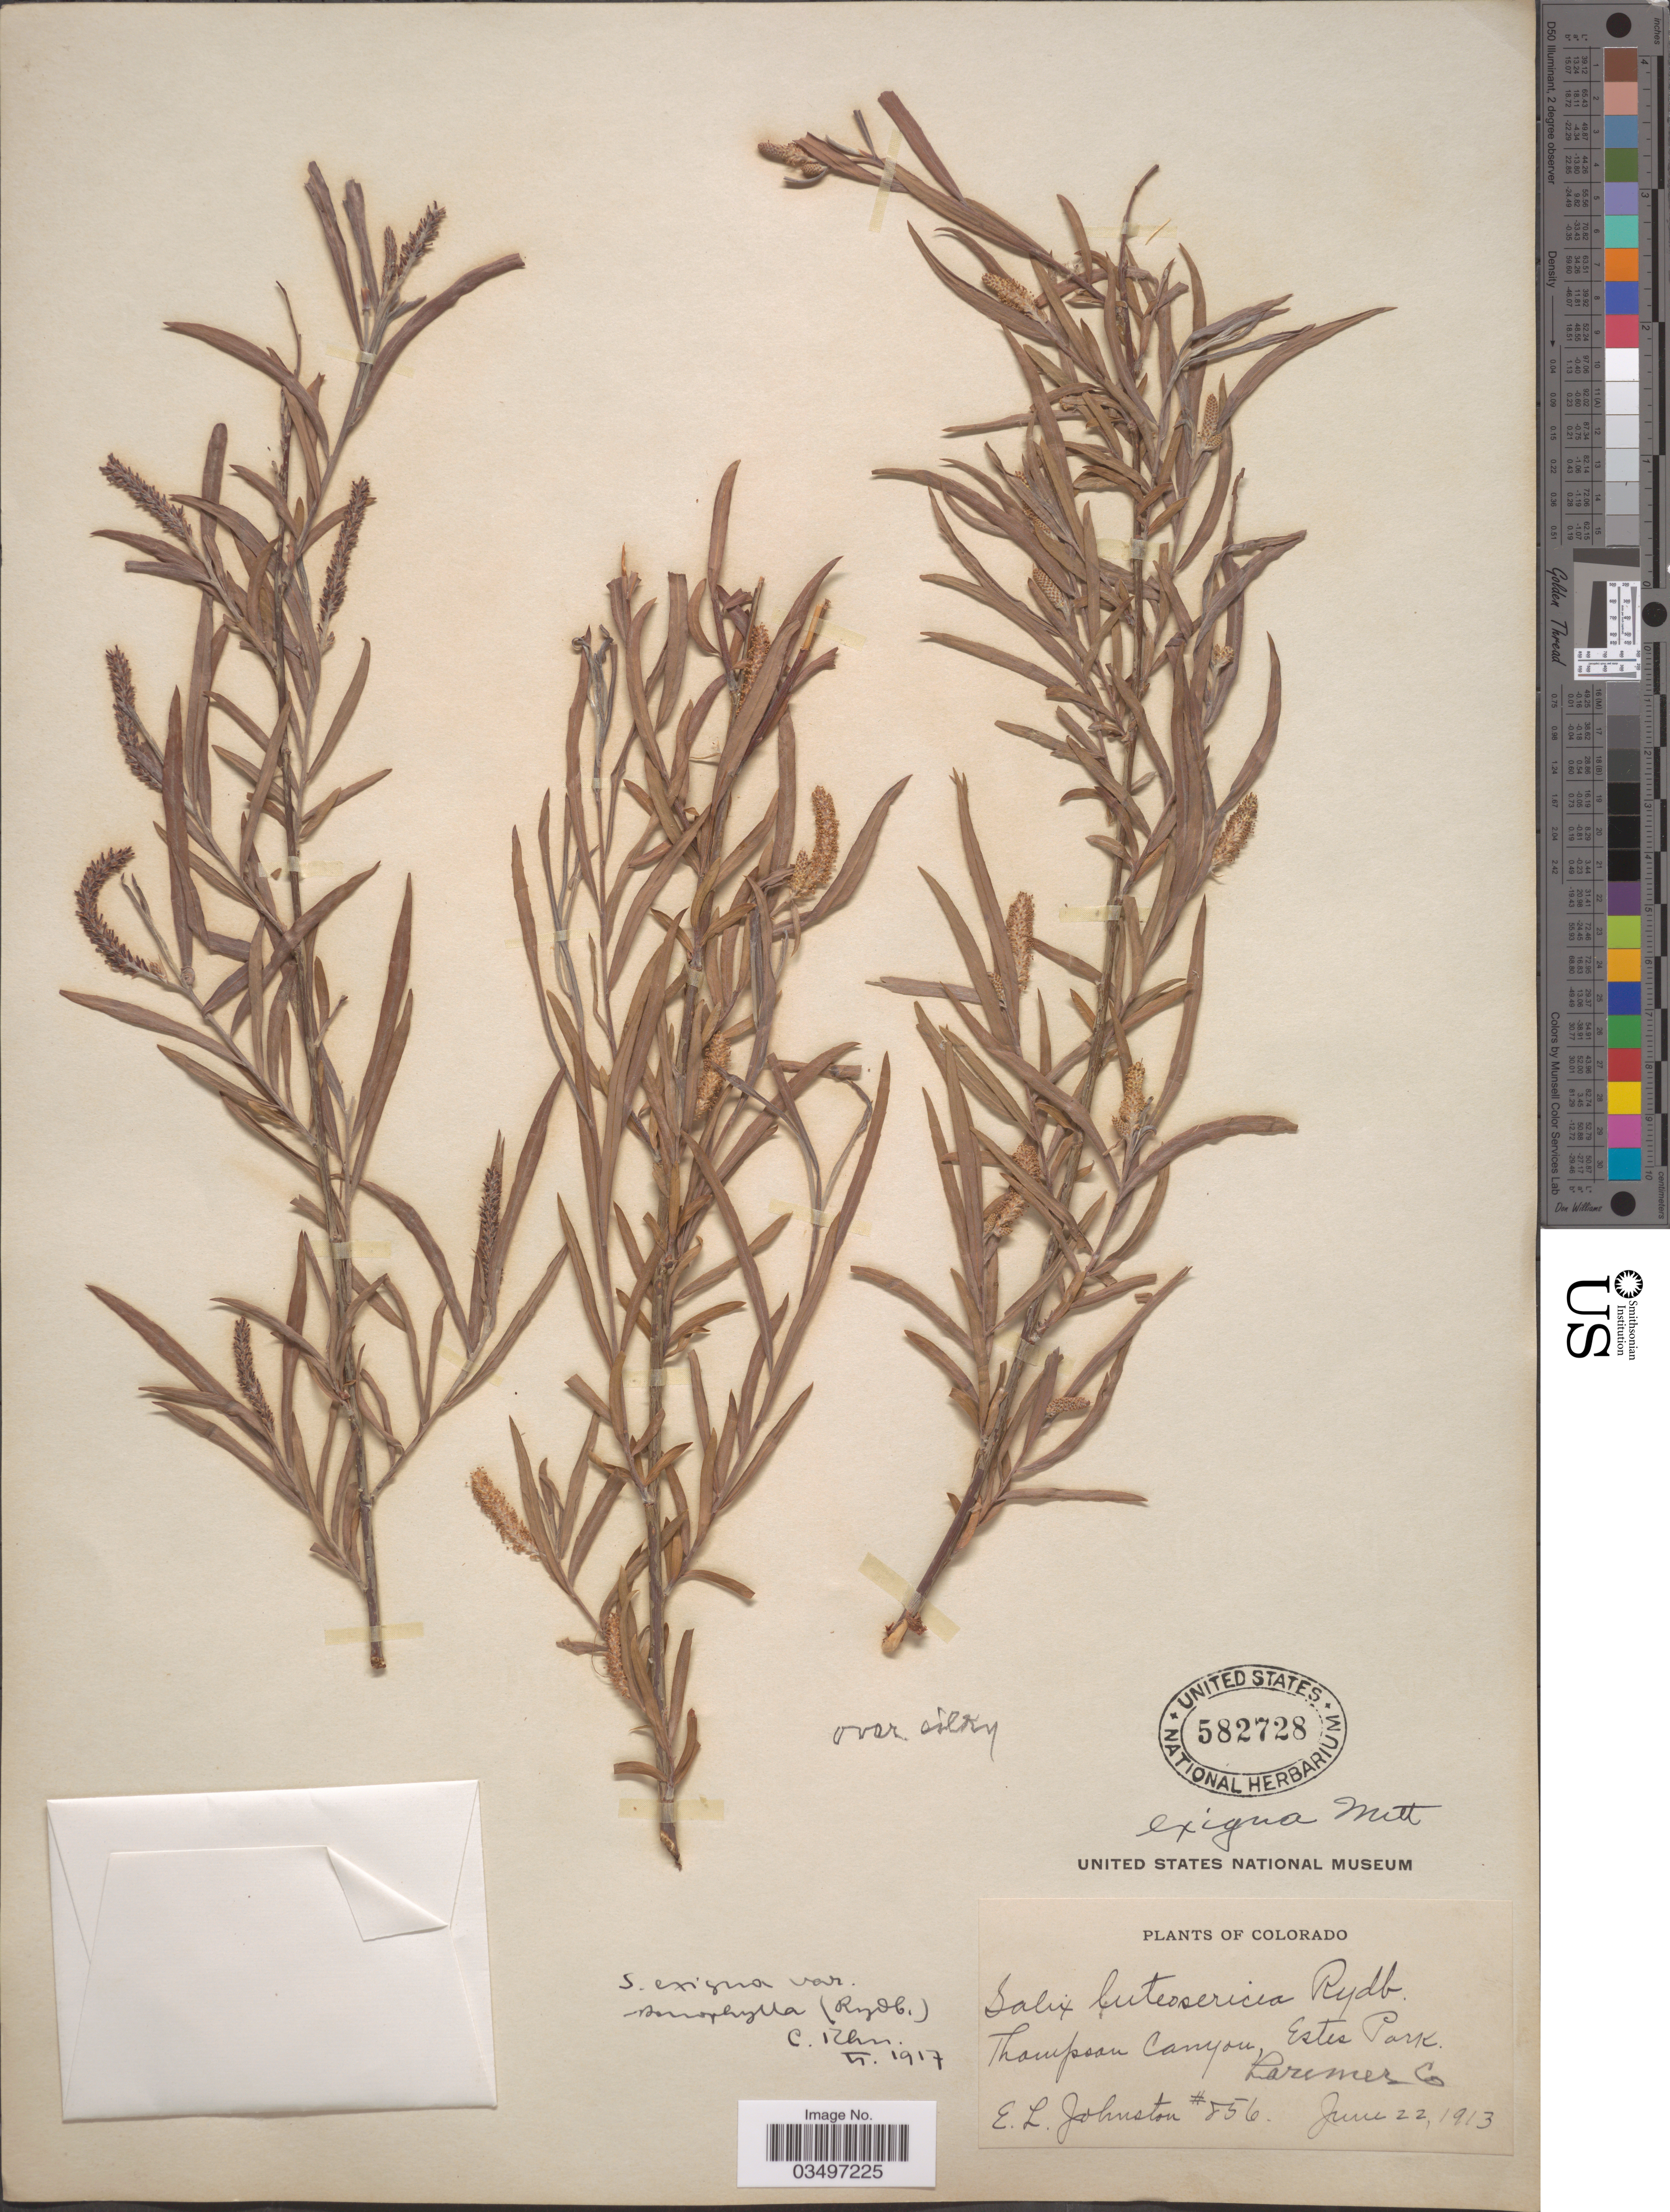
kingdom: Plantae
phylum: Tracheophyta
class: Magnoliopsida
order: Malpighiales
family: Salicaceae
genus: Salix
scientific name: Salix exigua var. stenophylla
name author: (Rydb.) C.K. Schneid.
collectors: E. L. Johnston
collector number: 856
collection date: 1913-06-22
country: United States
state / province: Colorado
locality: Thompson Canyon, Estes Park. Larimer Co.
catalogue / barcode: US 582728